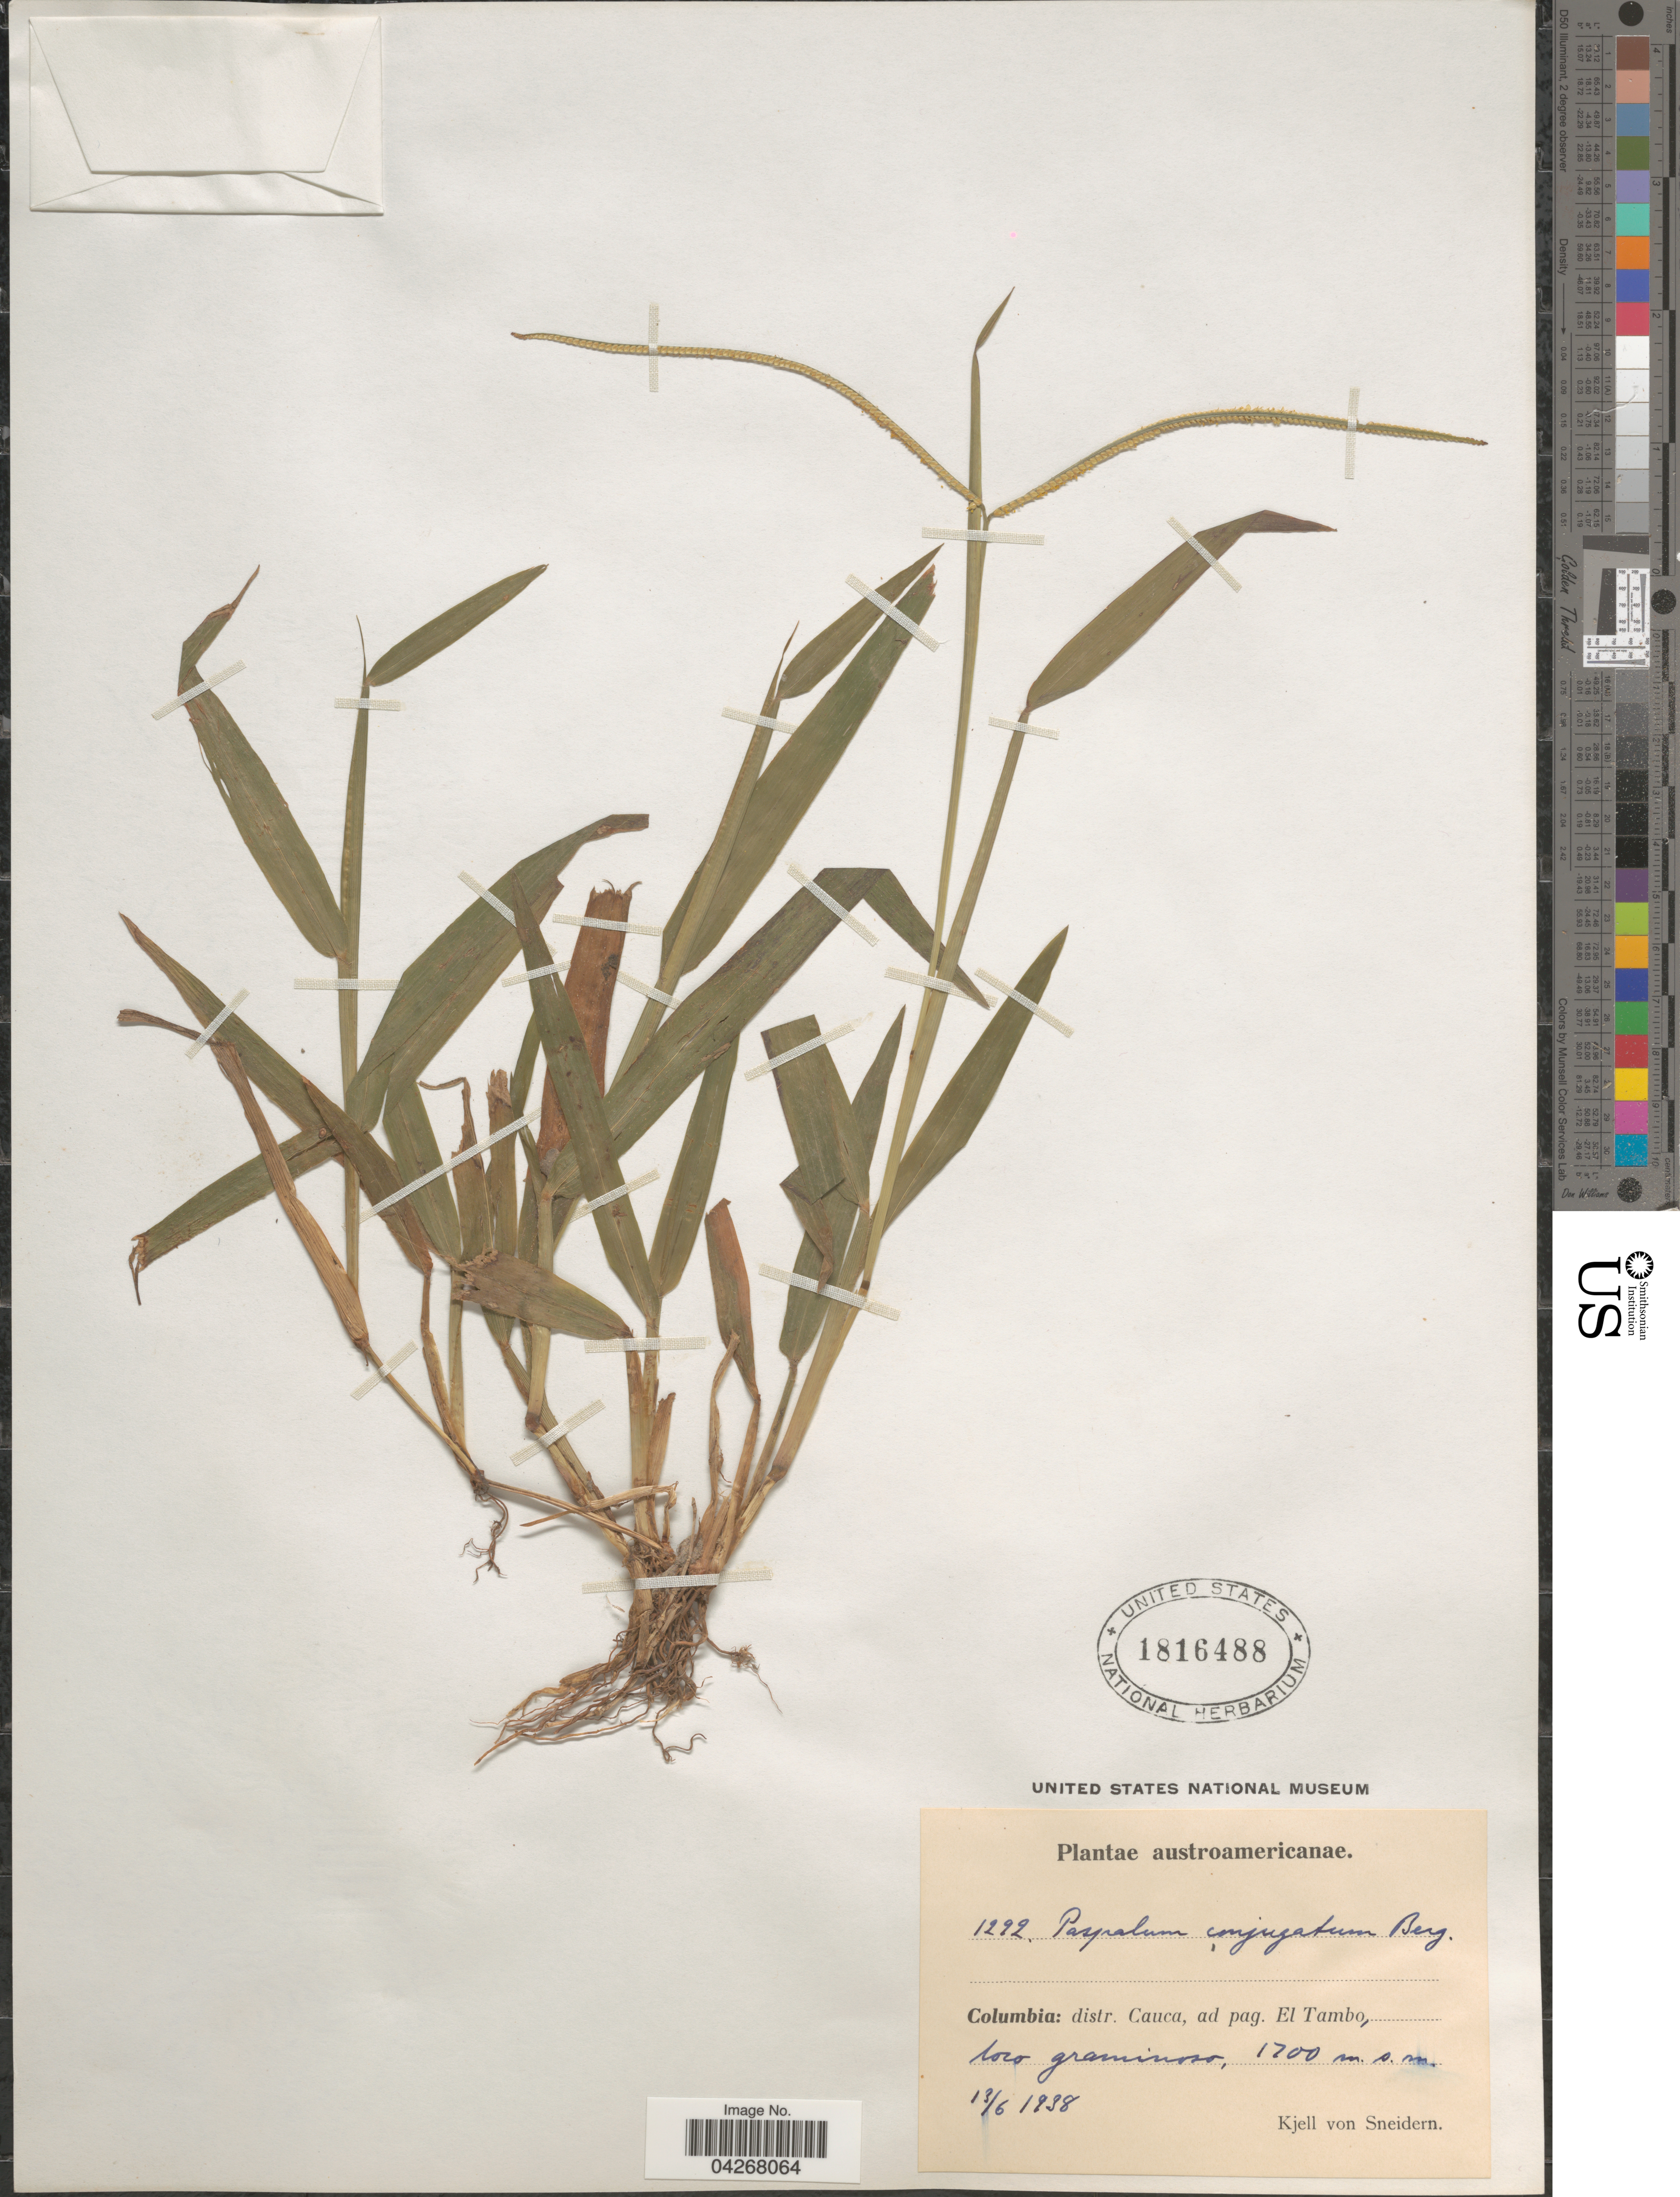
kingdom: Plantae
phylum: Tracheophyta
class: Liliopsida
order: Poales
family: Poaceae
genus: Paspalum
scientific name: Paspalum conjugatum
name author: P.J. Bergius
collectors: K. von Sneidern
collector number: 1292*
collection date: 1938-06-13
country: Colombia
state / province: Cauca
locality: Austroamericanae. Distr. Cauca, ad pag. El Tambo, loco graminoso.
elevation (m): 1700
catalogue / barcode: US 1816488